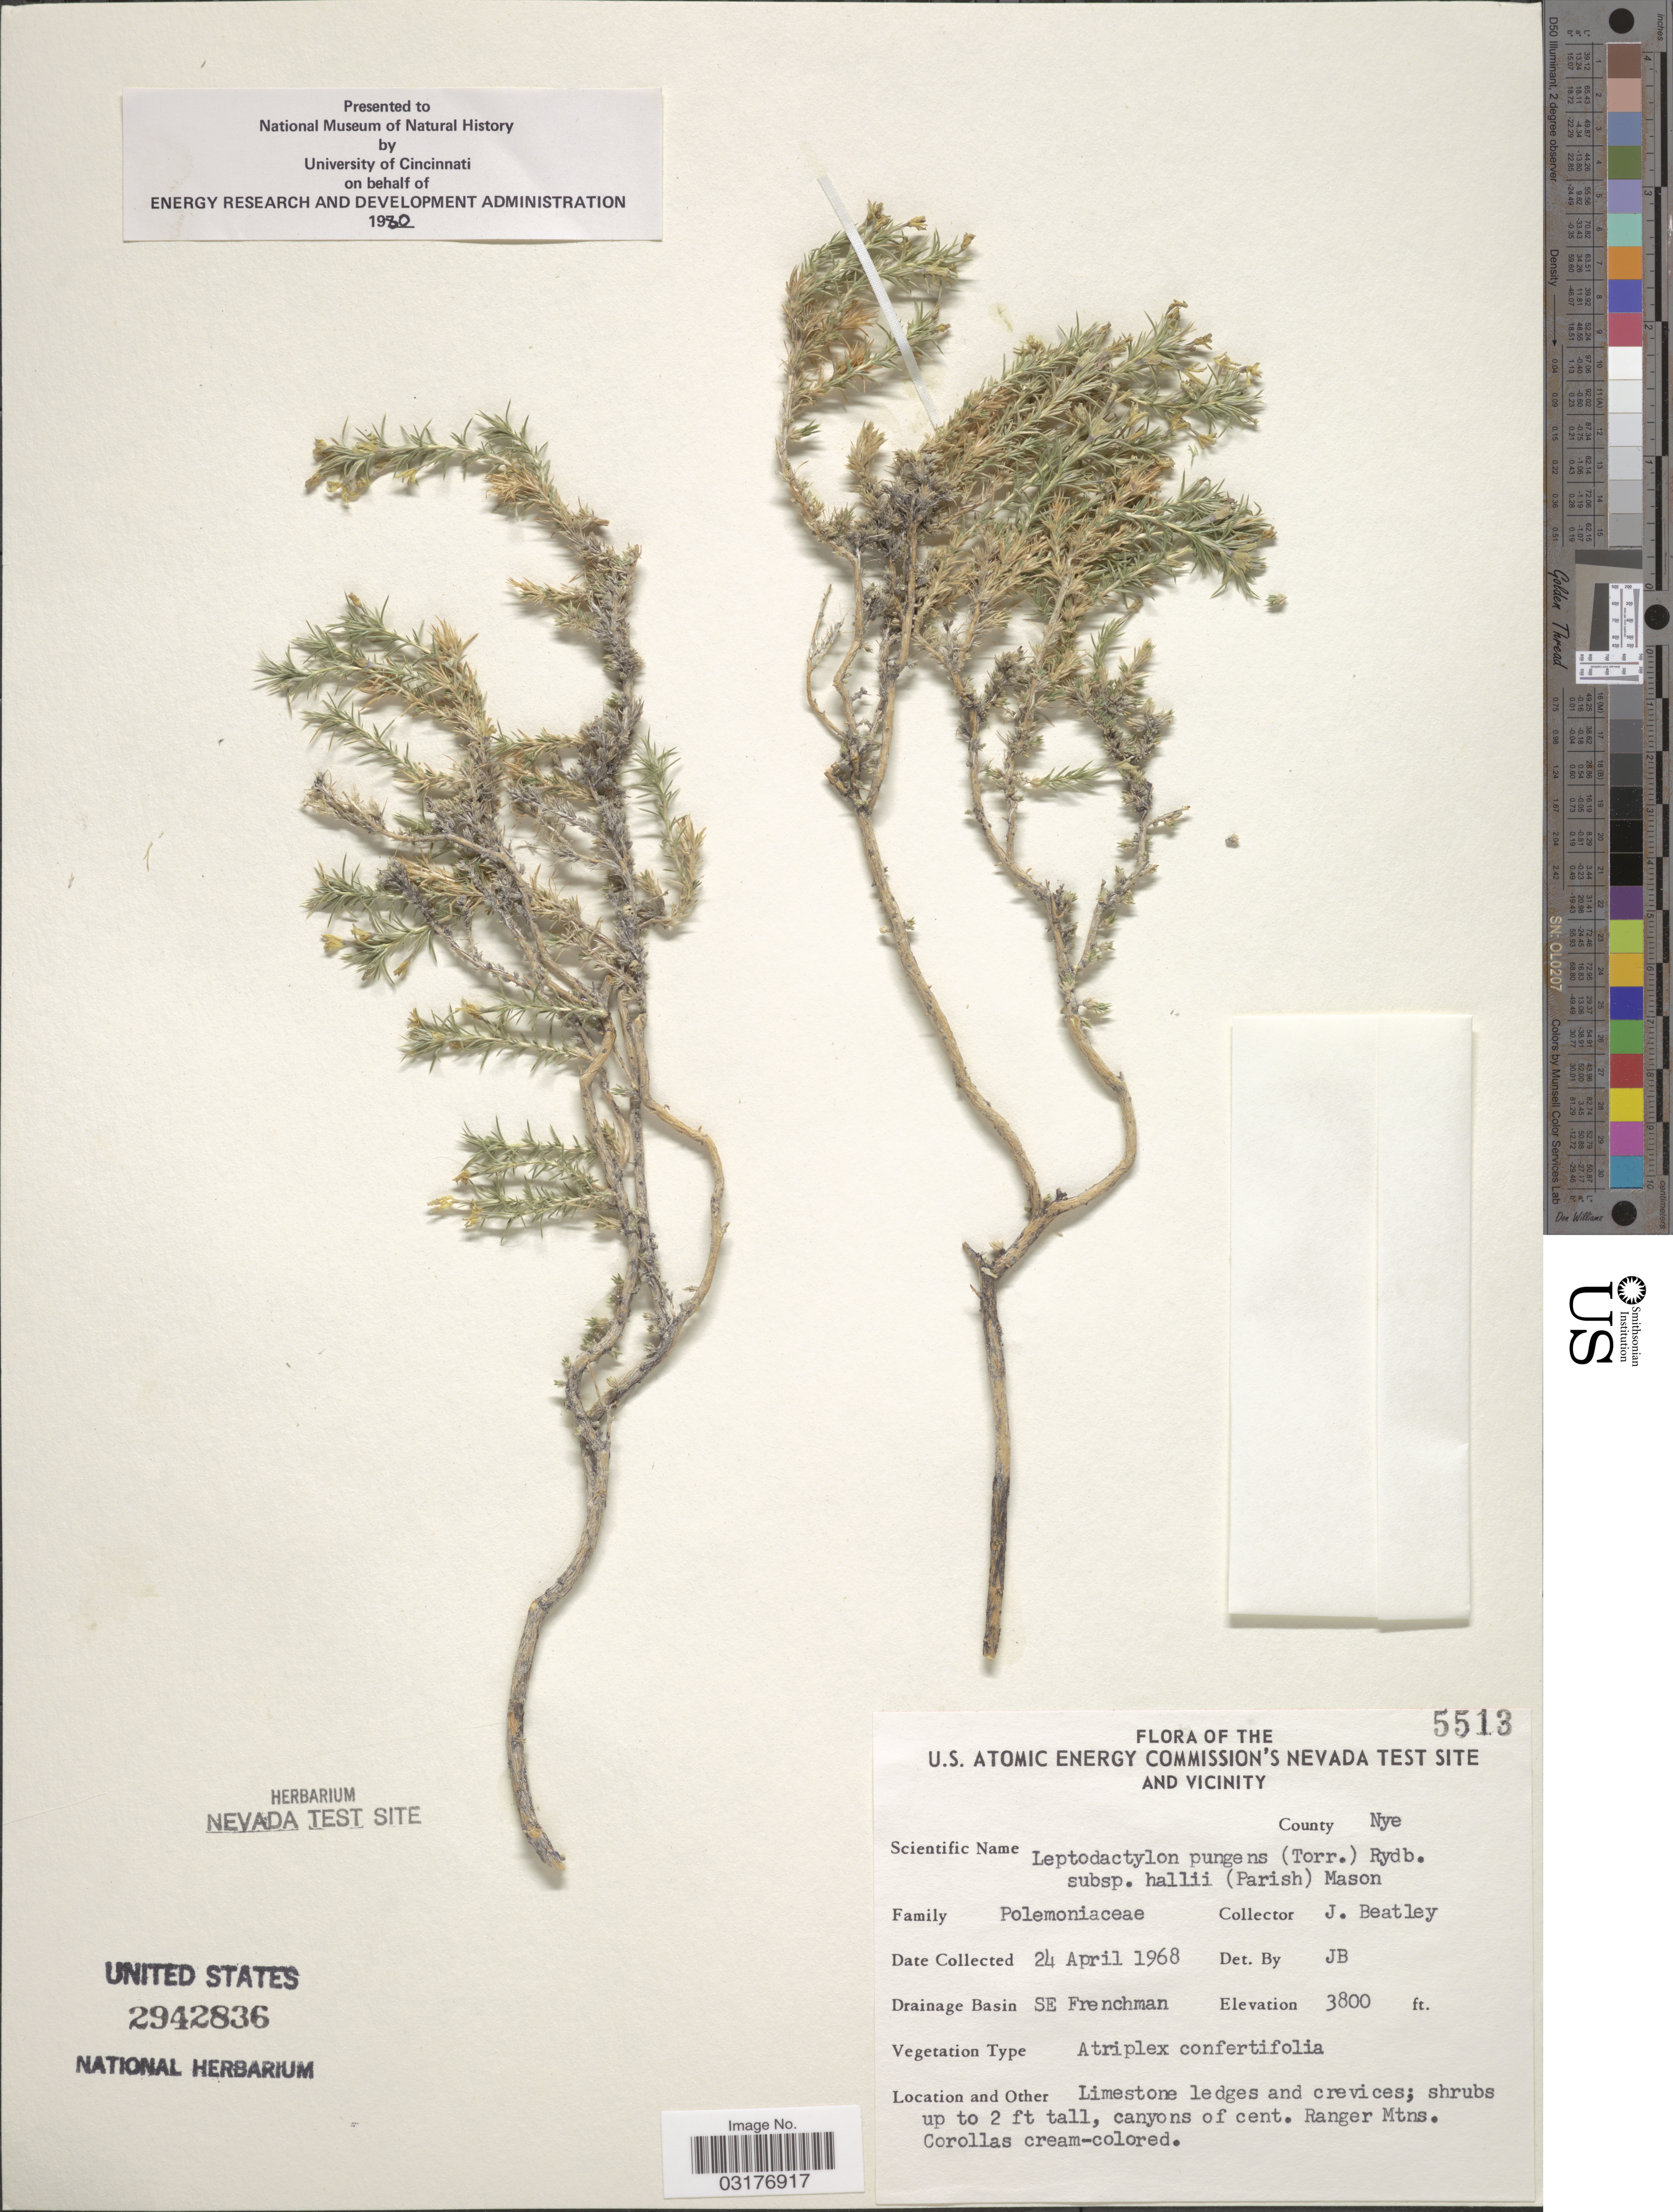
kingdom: Plantae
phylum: Tracheophyta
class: Magnoliopsida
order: Ericales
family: Polemoniaceae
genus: Linanthus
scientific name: Linanthus pungens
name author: (Torr.) J.M. Porter & L.A. Johnson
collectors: J. C. Beatley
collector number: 5513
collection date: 1968-04-24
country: United States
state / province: Nevada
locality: The U.S. Atomic Energy Commission's Nevada Test Site and Vicinity. County Nye. Drainage Basin SE Frenchman. canyons of cent. Ranger Mtns.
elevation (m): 1158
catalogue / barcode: US 2942836